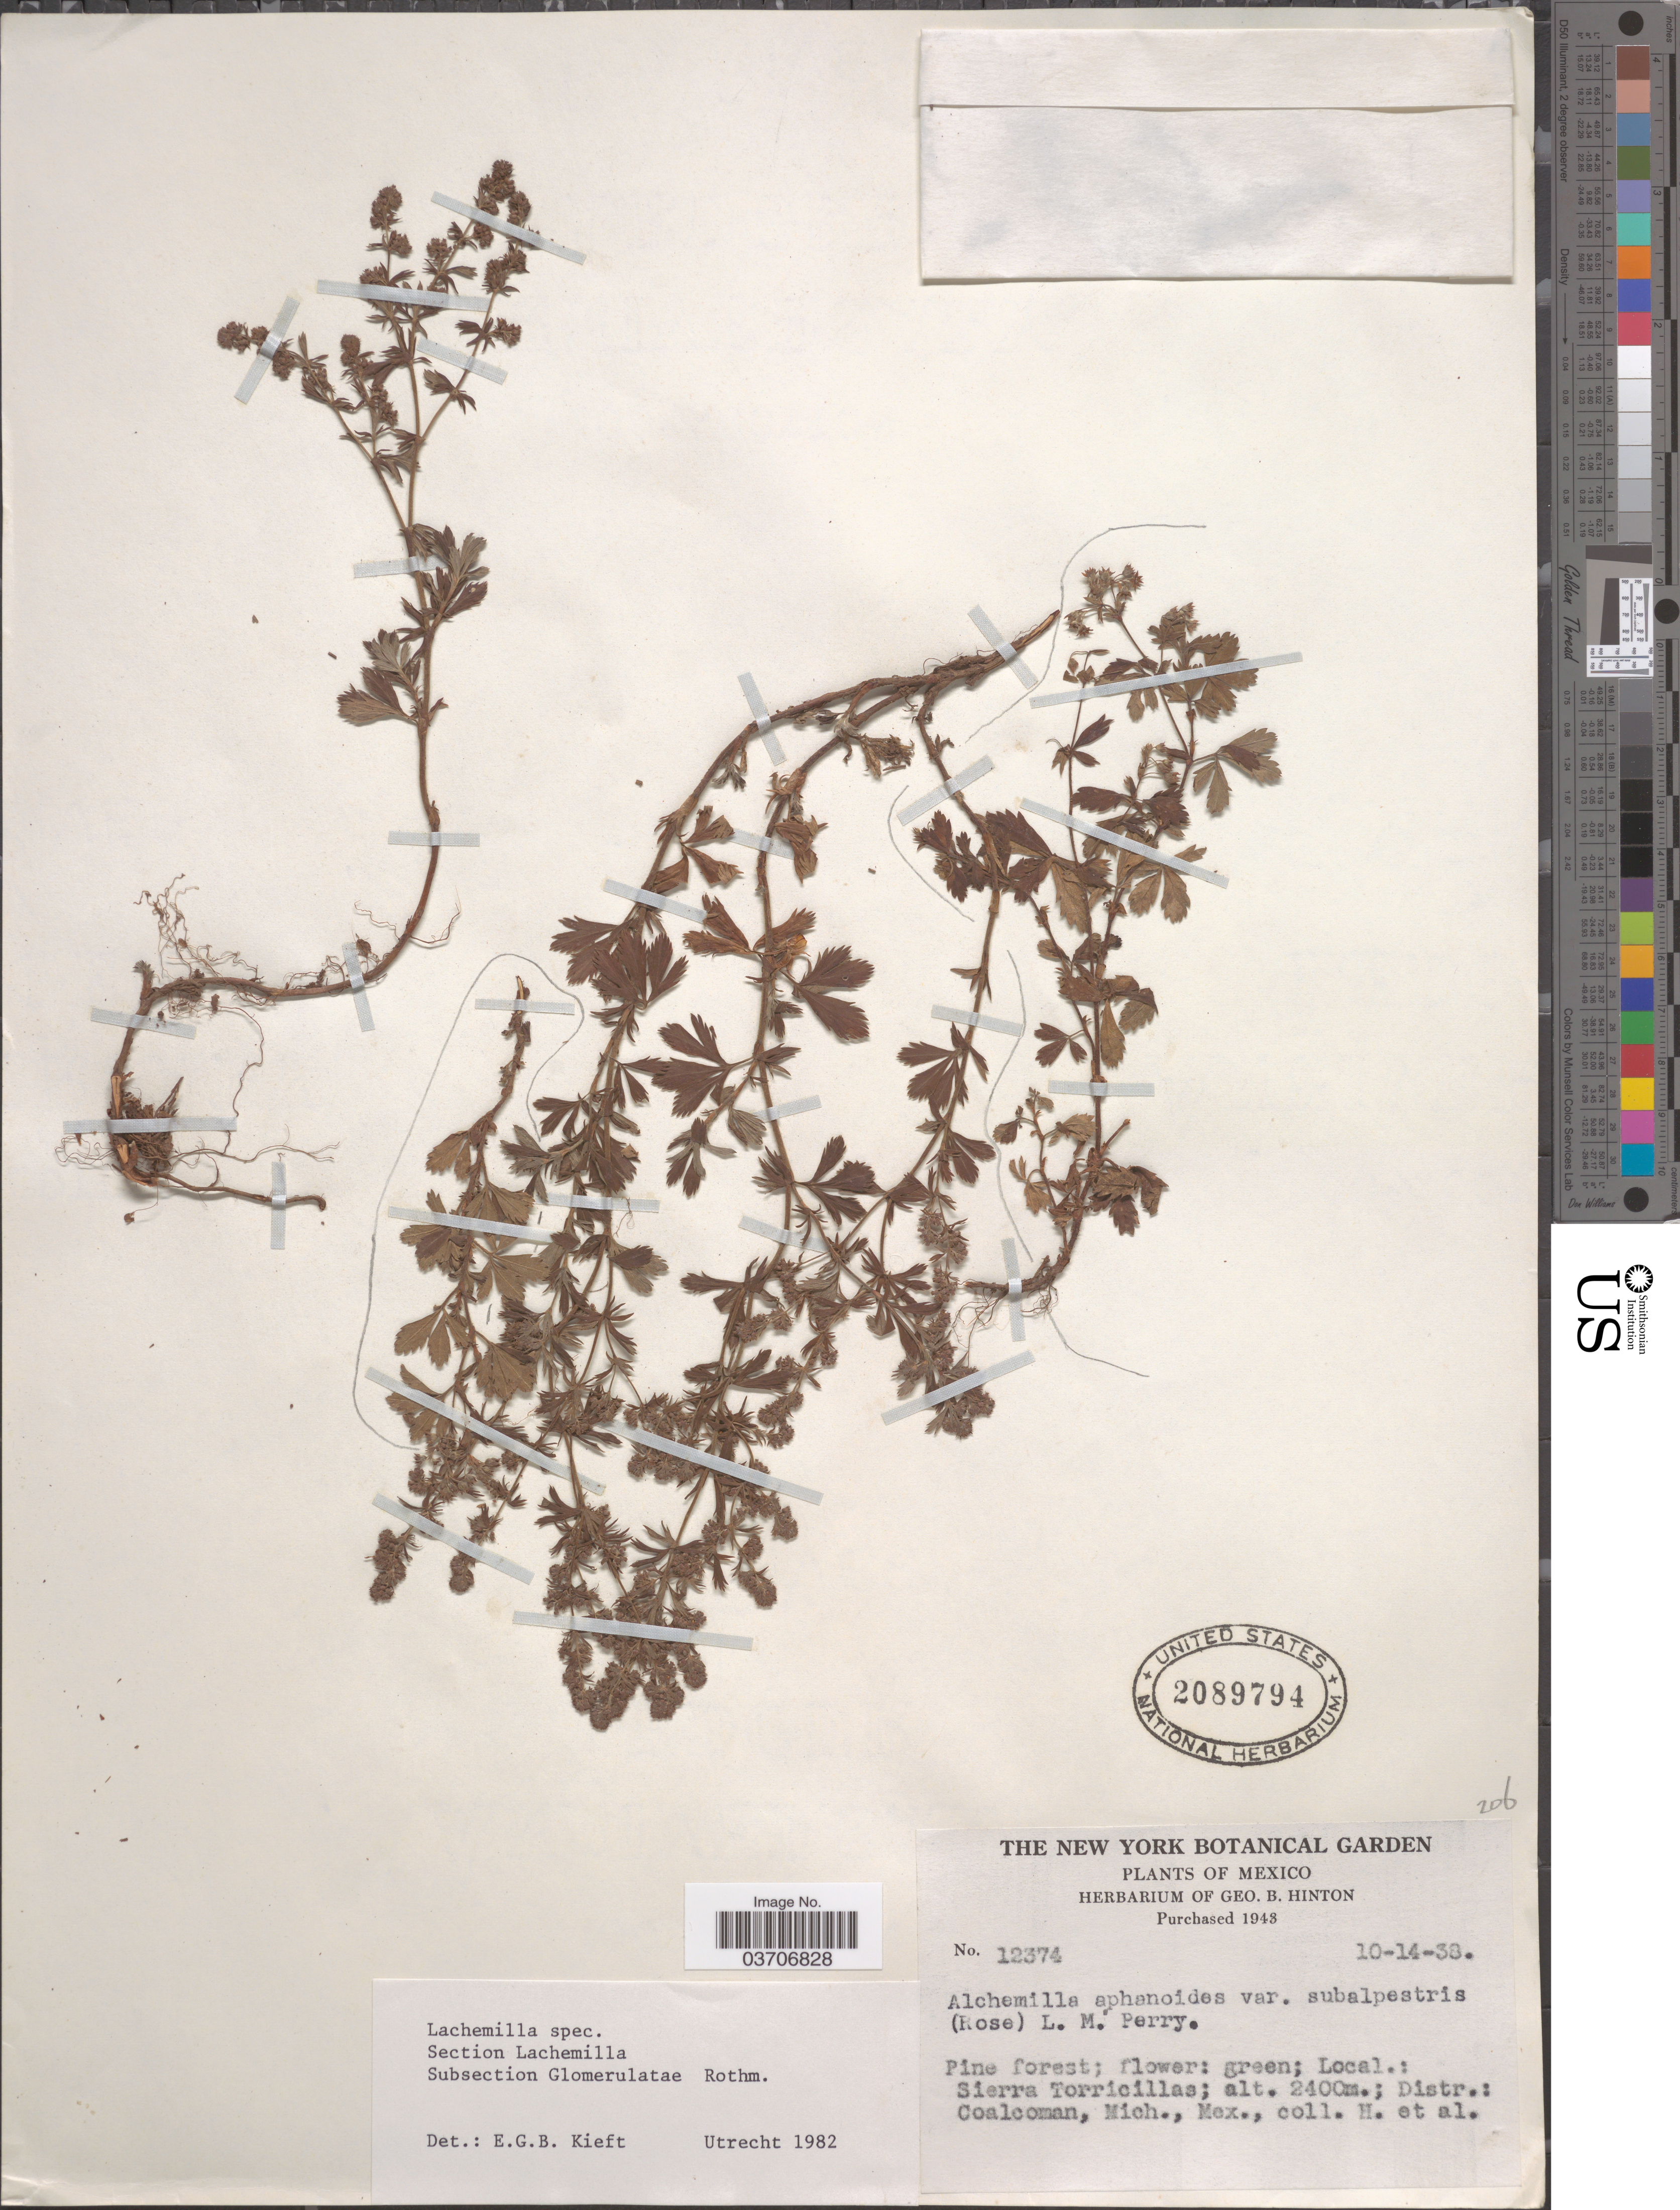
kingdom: Plantae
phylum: Tracheophyta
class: Magnoliopsida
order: Rosales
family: Rosaceae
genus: Lachemilla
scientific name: Lachemilla sp.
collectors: G. B. Hinton & et al.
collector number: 12374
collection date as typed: Transcribed d/m/y: 14/10/38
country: Mexico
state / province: Michoacán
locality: Sierra Torricillas. Distr.: Coalcoman.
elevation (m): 2400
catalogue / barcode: US 2089794